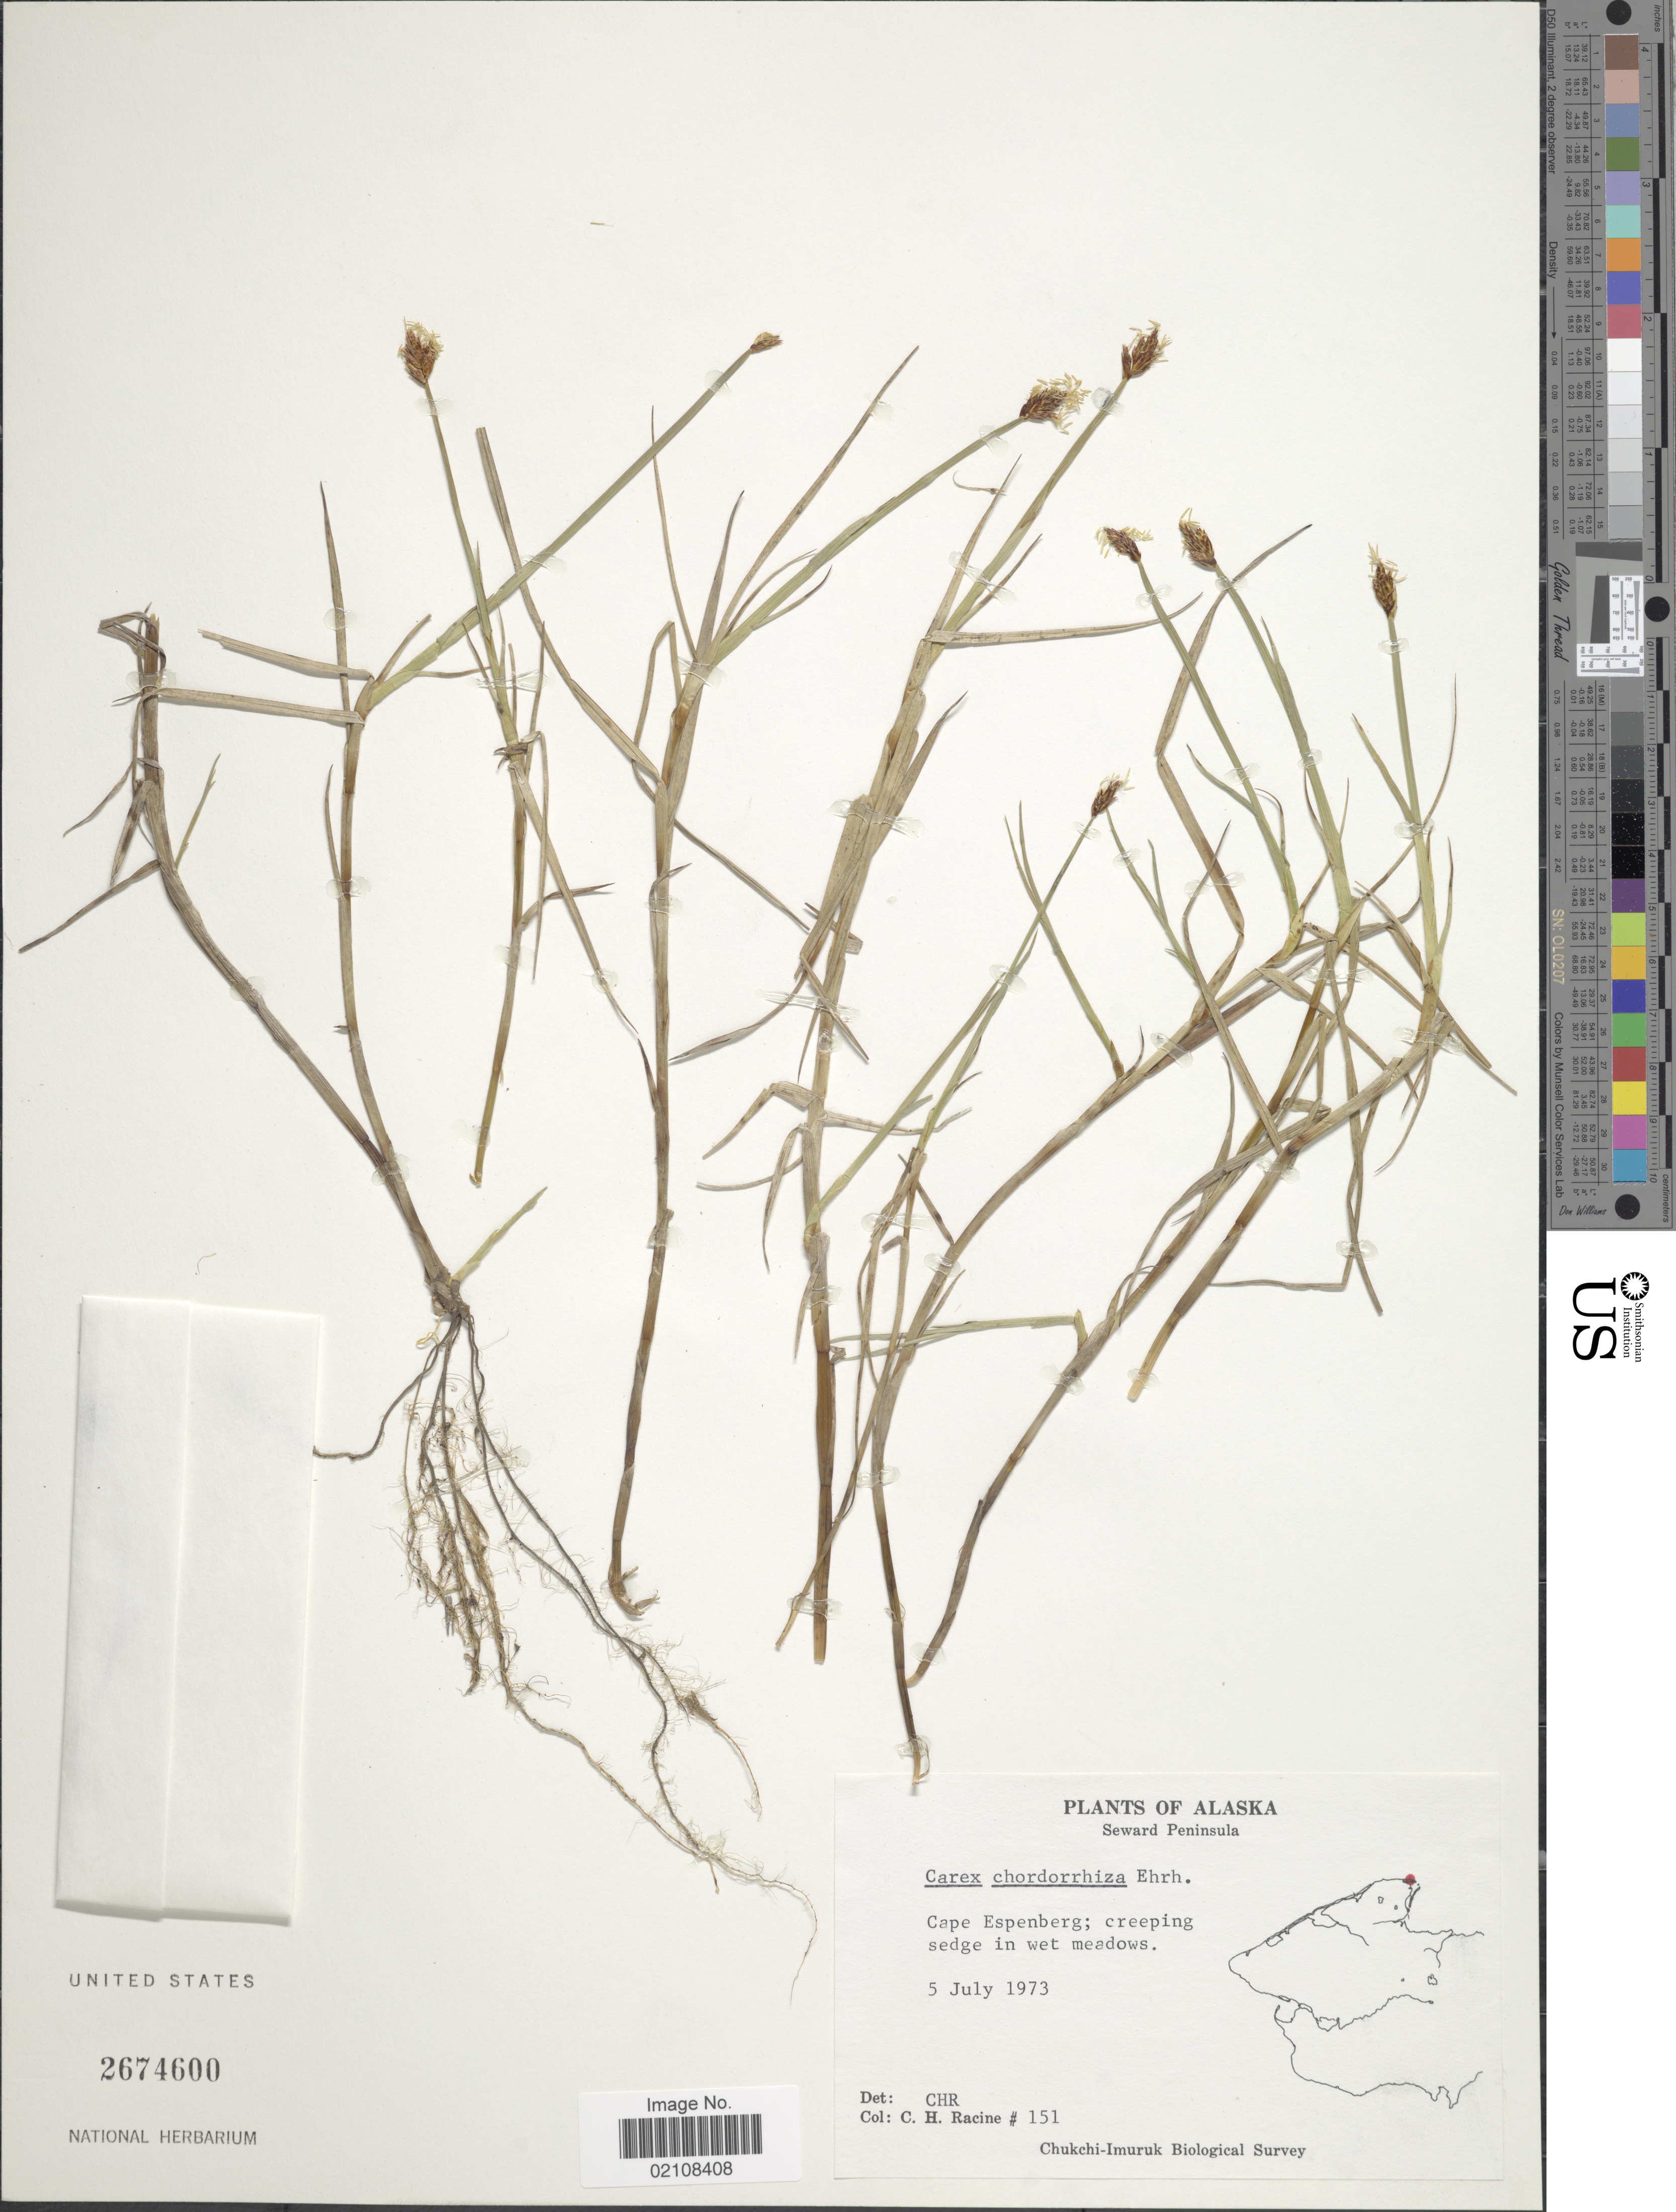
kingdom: Plantae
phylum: Tracheophyta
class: Liliopsida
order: Poales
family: Cyperaceae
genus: Carex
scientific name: Carex chordorrhiza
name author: L. f.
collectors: C. Racine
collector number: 151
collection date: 1973-07-05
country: United States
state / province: Alaska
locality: Seward Peninsula. Cape Espenberg; creeping sedge in wet meadows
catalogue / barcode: US 2674600